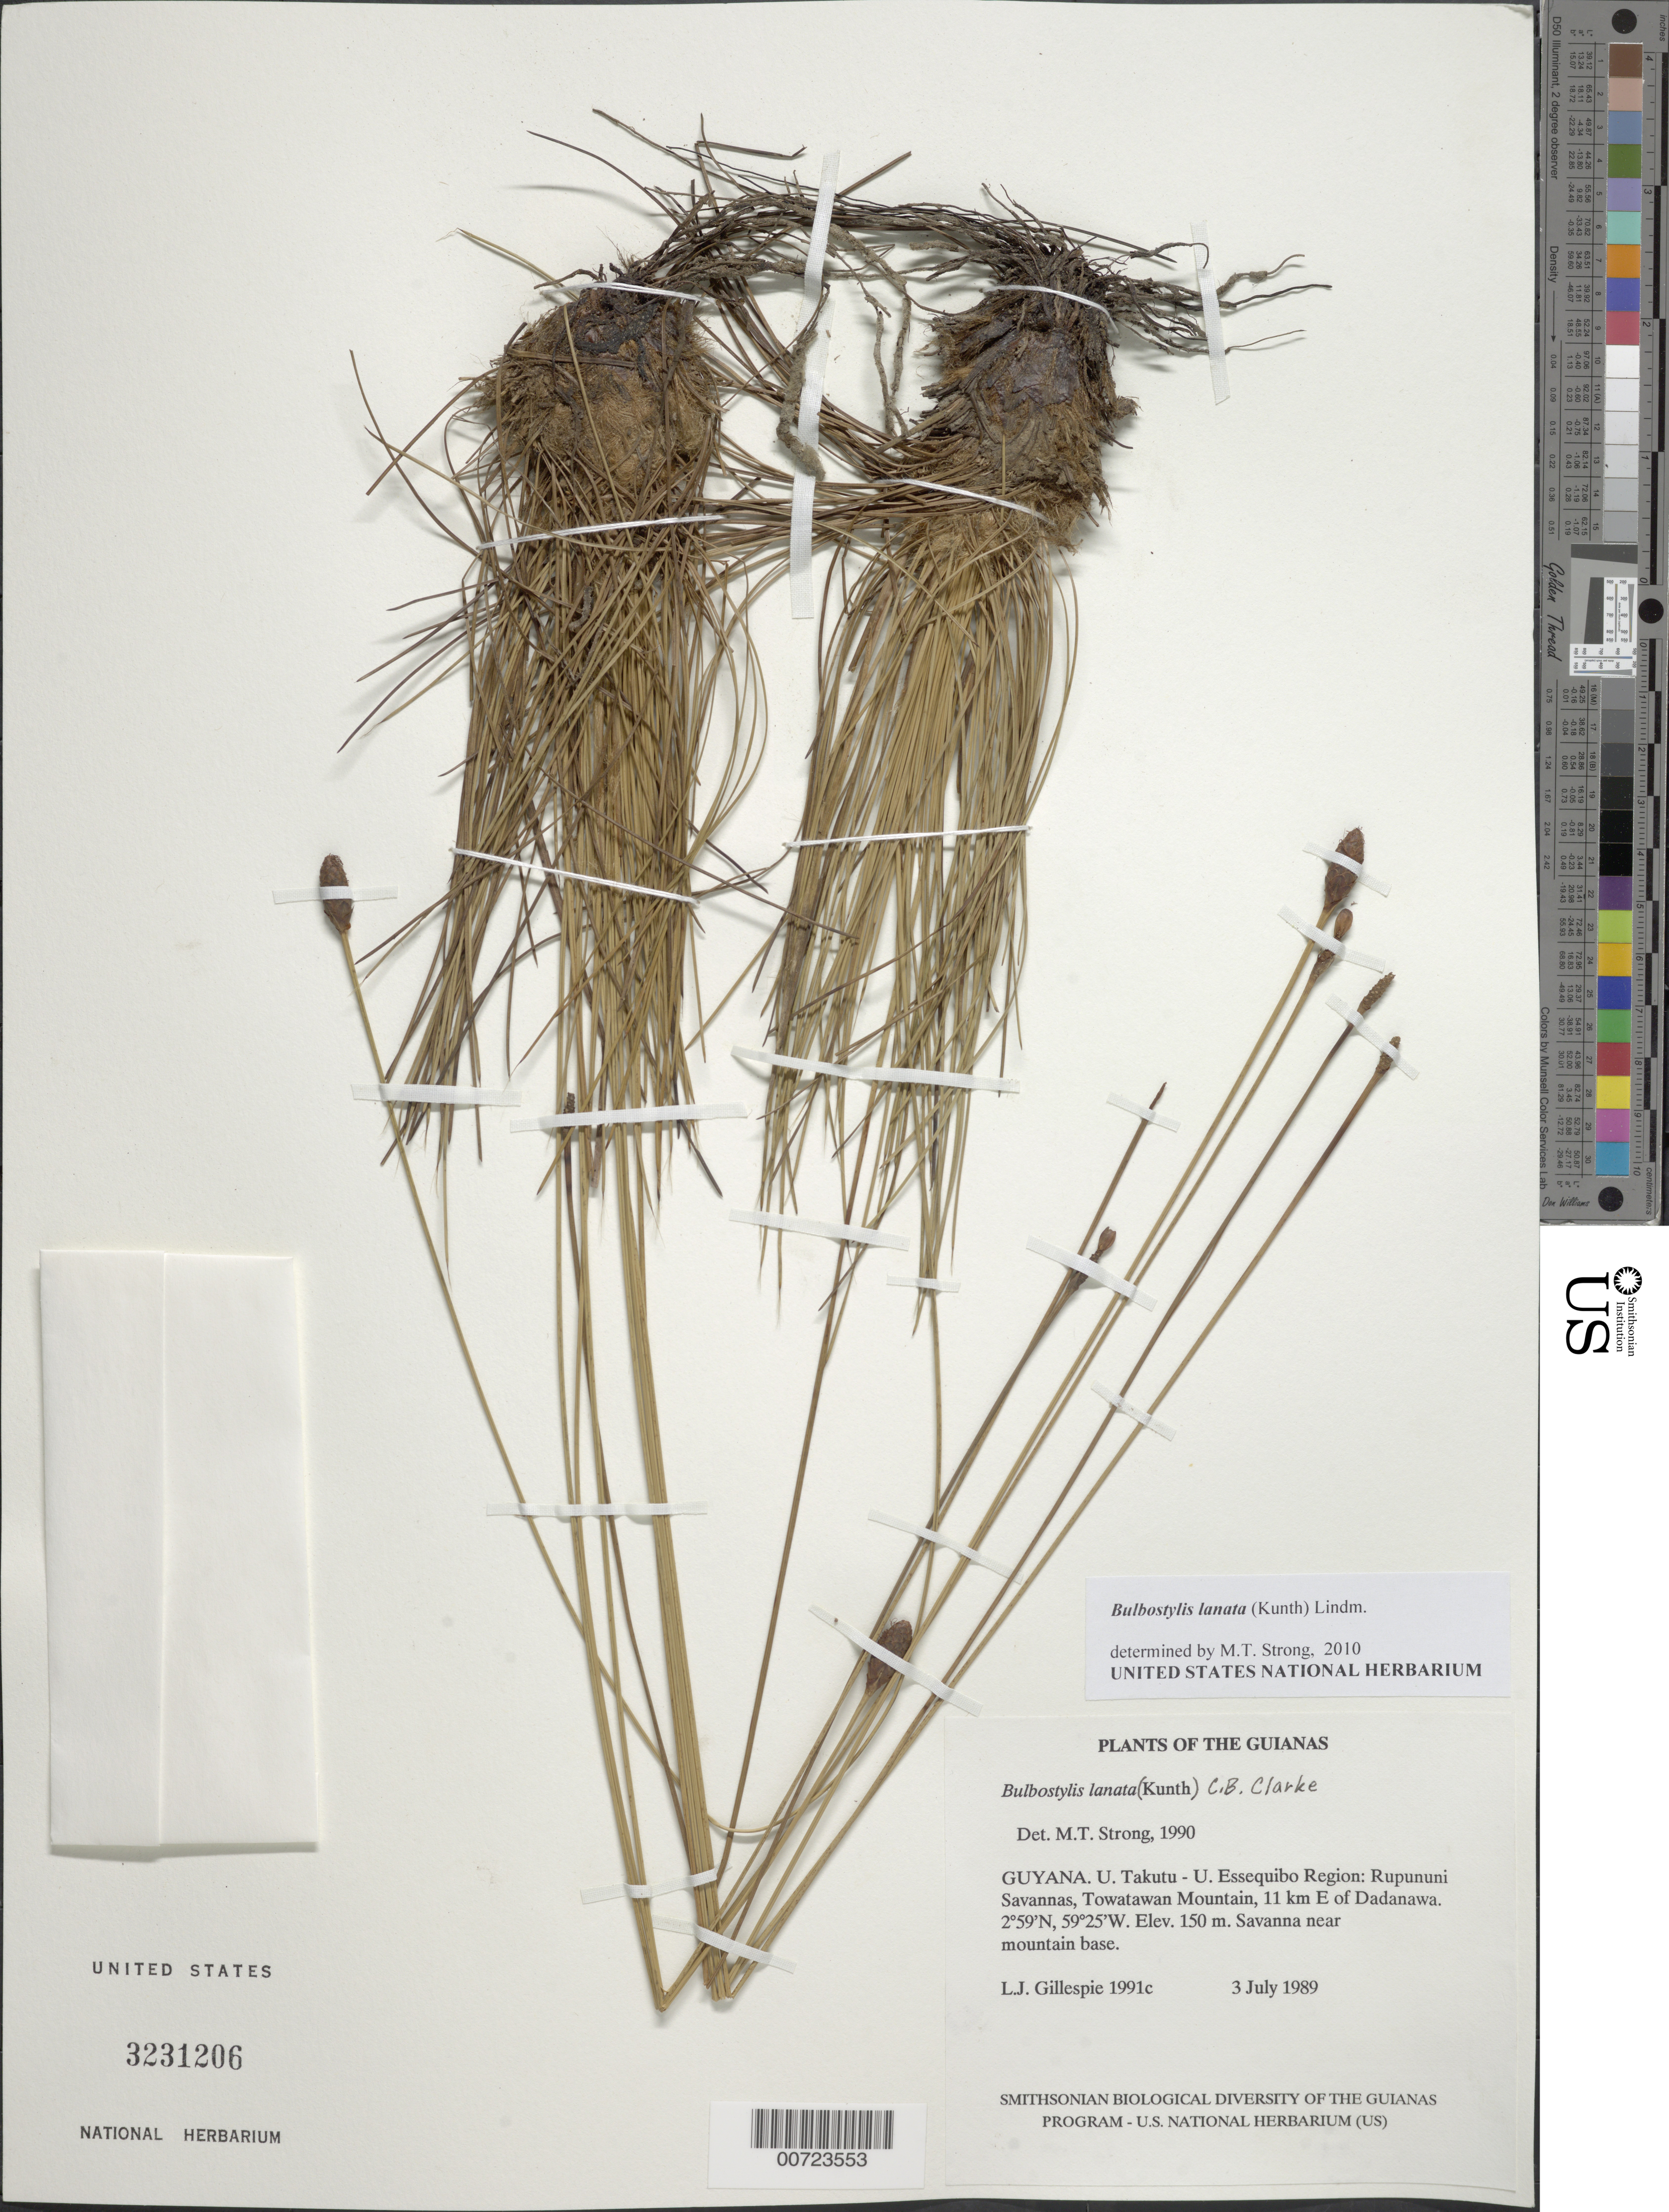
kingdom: Plantae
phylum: Tracheophyta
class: Liliopsida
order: Poales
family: Cyperaceae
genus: Bulbostylis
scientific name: Bulbostylis lanata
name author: (Kunth) Lindm.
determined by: Strong, M. T., (US), Smithsonian Institution - National Museum of Natural History (UNITED STATES)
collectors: L. J. Gillespie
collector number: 1991 c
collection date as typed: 3 July 1989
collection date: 1989-07-03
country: Guyana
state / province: U. Takutu-U. Essequibo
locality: Rupununi Savanna, Towatawan Mt, 11 km E of Dadanawa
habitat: Savanna near mountain base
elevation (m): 150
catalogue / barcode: US 3231206